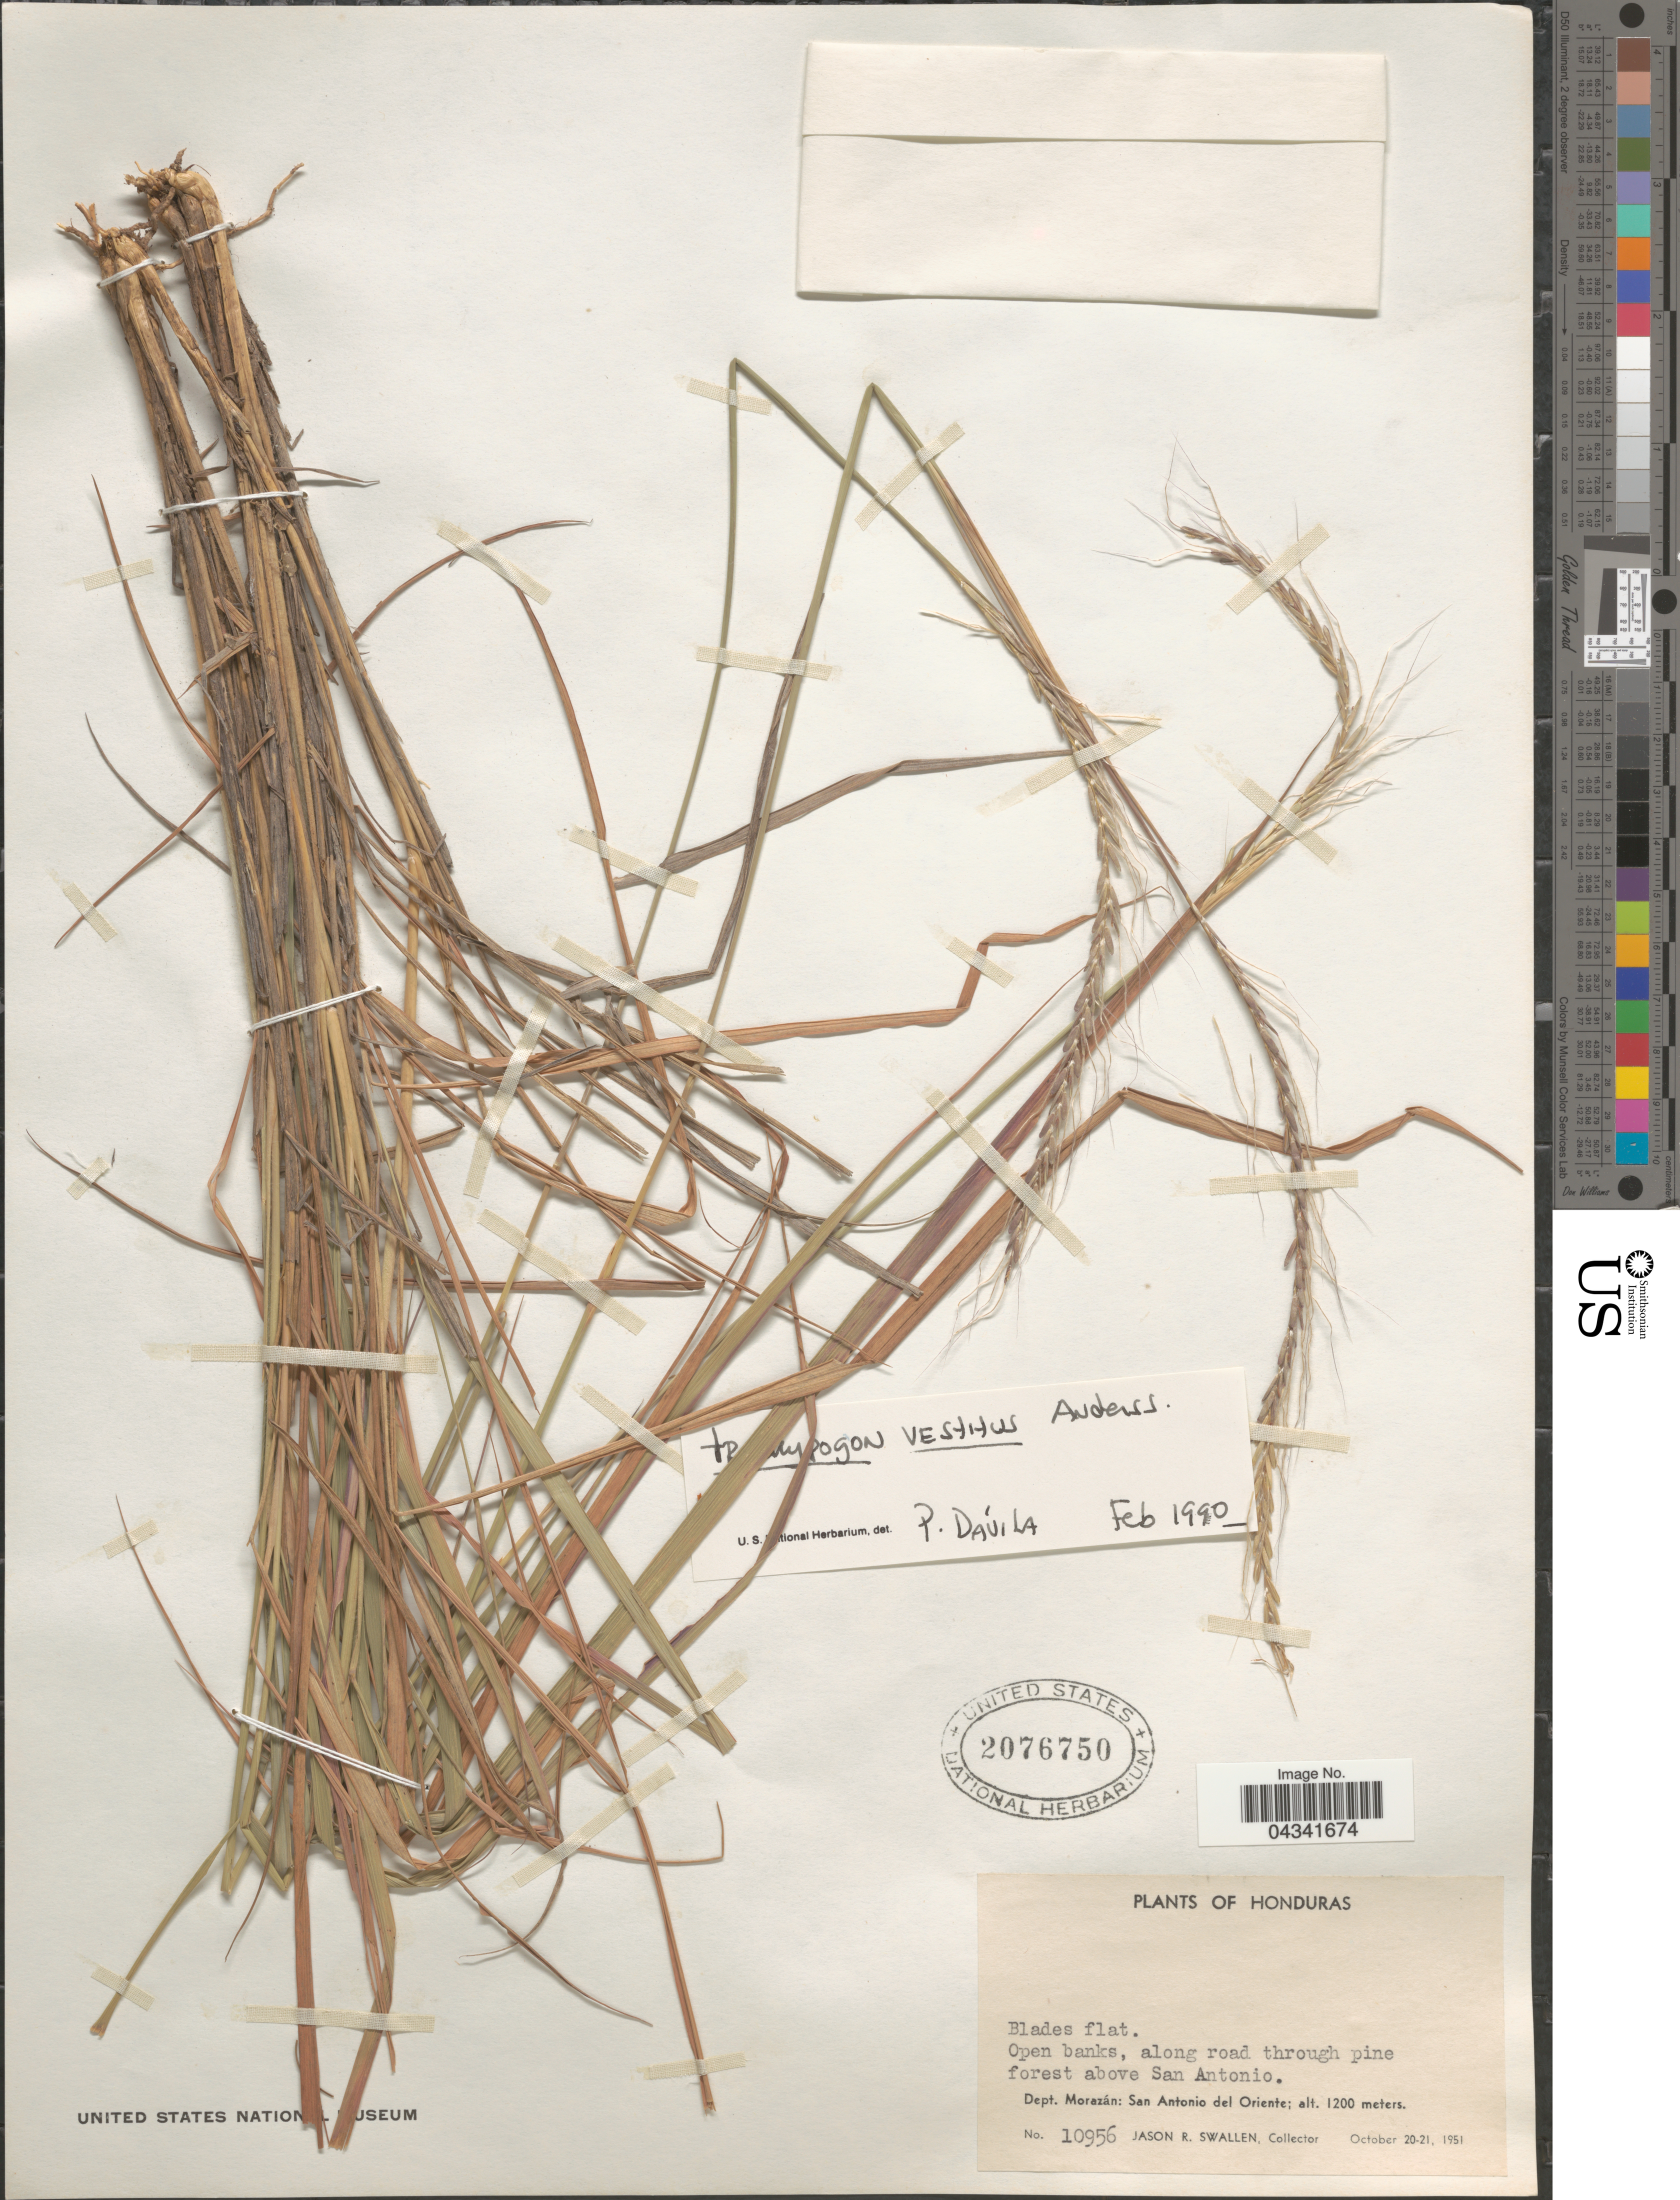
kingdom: Plantae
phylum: Tracheophyta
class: Liliopsida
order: Poales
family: Poaceae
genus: Trachypogon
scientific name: Trachypogon vestitus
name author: L. Andersson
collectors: J. R. Swallen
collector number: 10956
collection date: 1951-10-20/1951-10-21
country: Honduras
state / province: Fco. Morazán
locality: Open banks, along road through pine forest above San Antonio. Dept. Morazán: San Antonio del Oriente.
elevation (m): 1200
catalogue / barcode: US 2076750